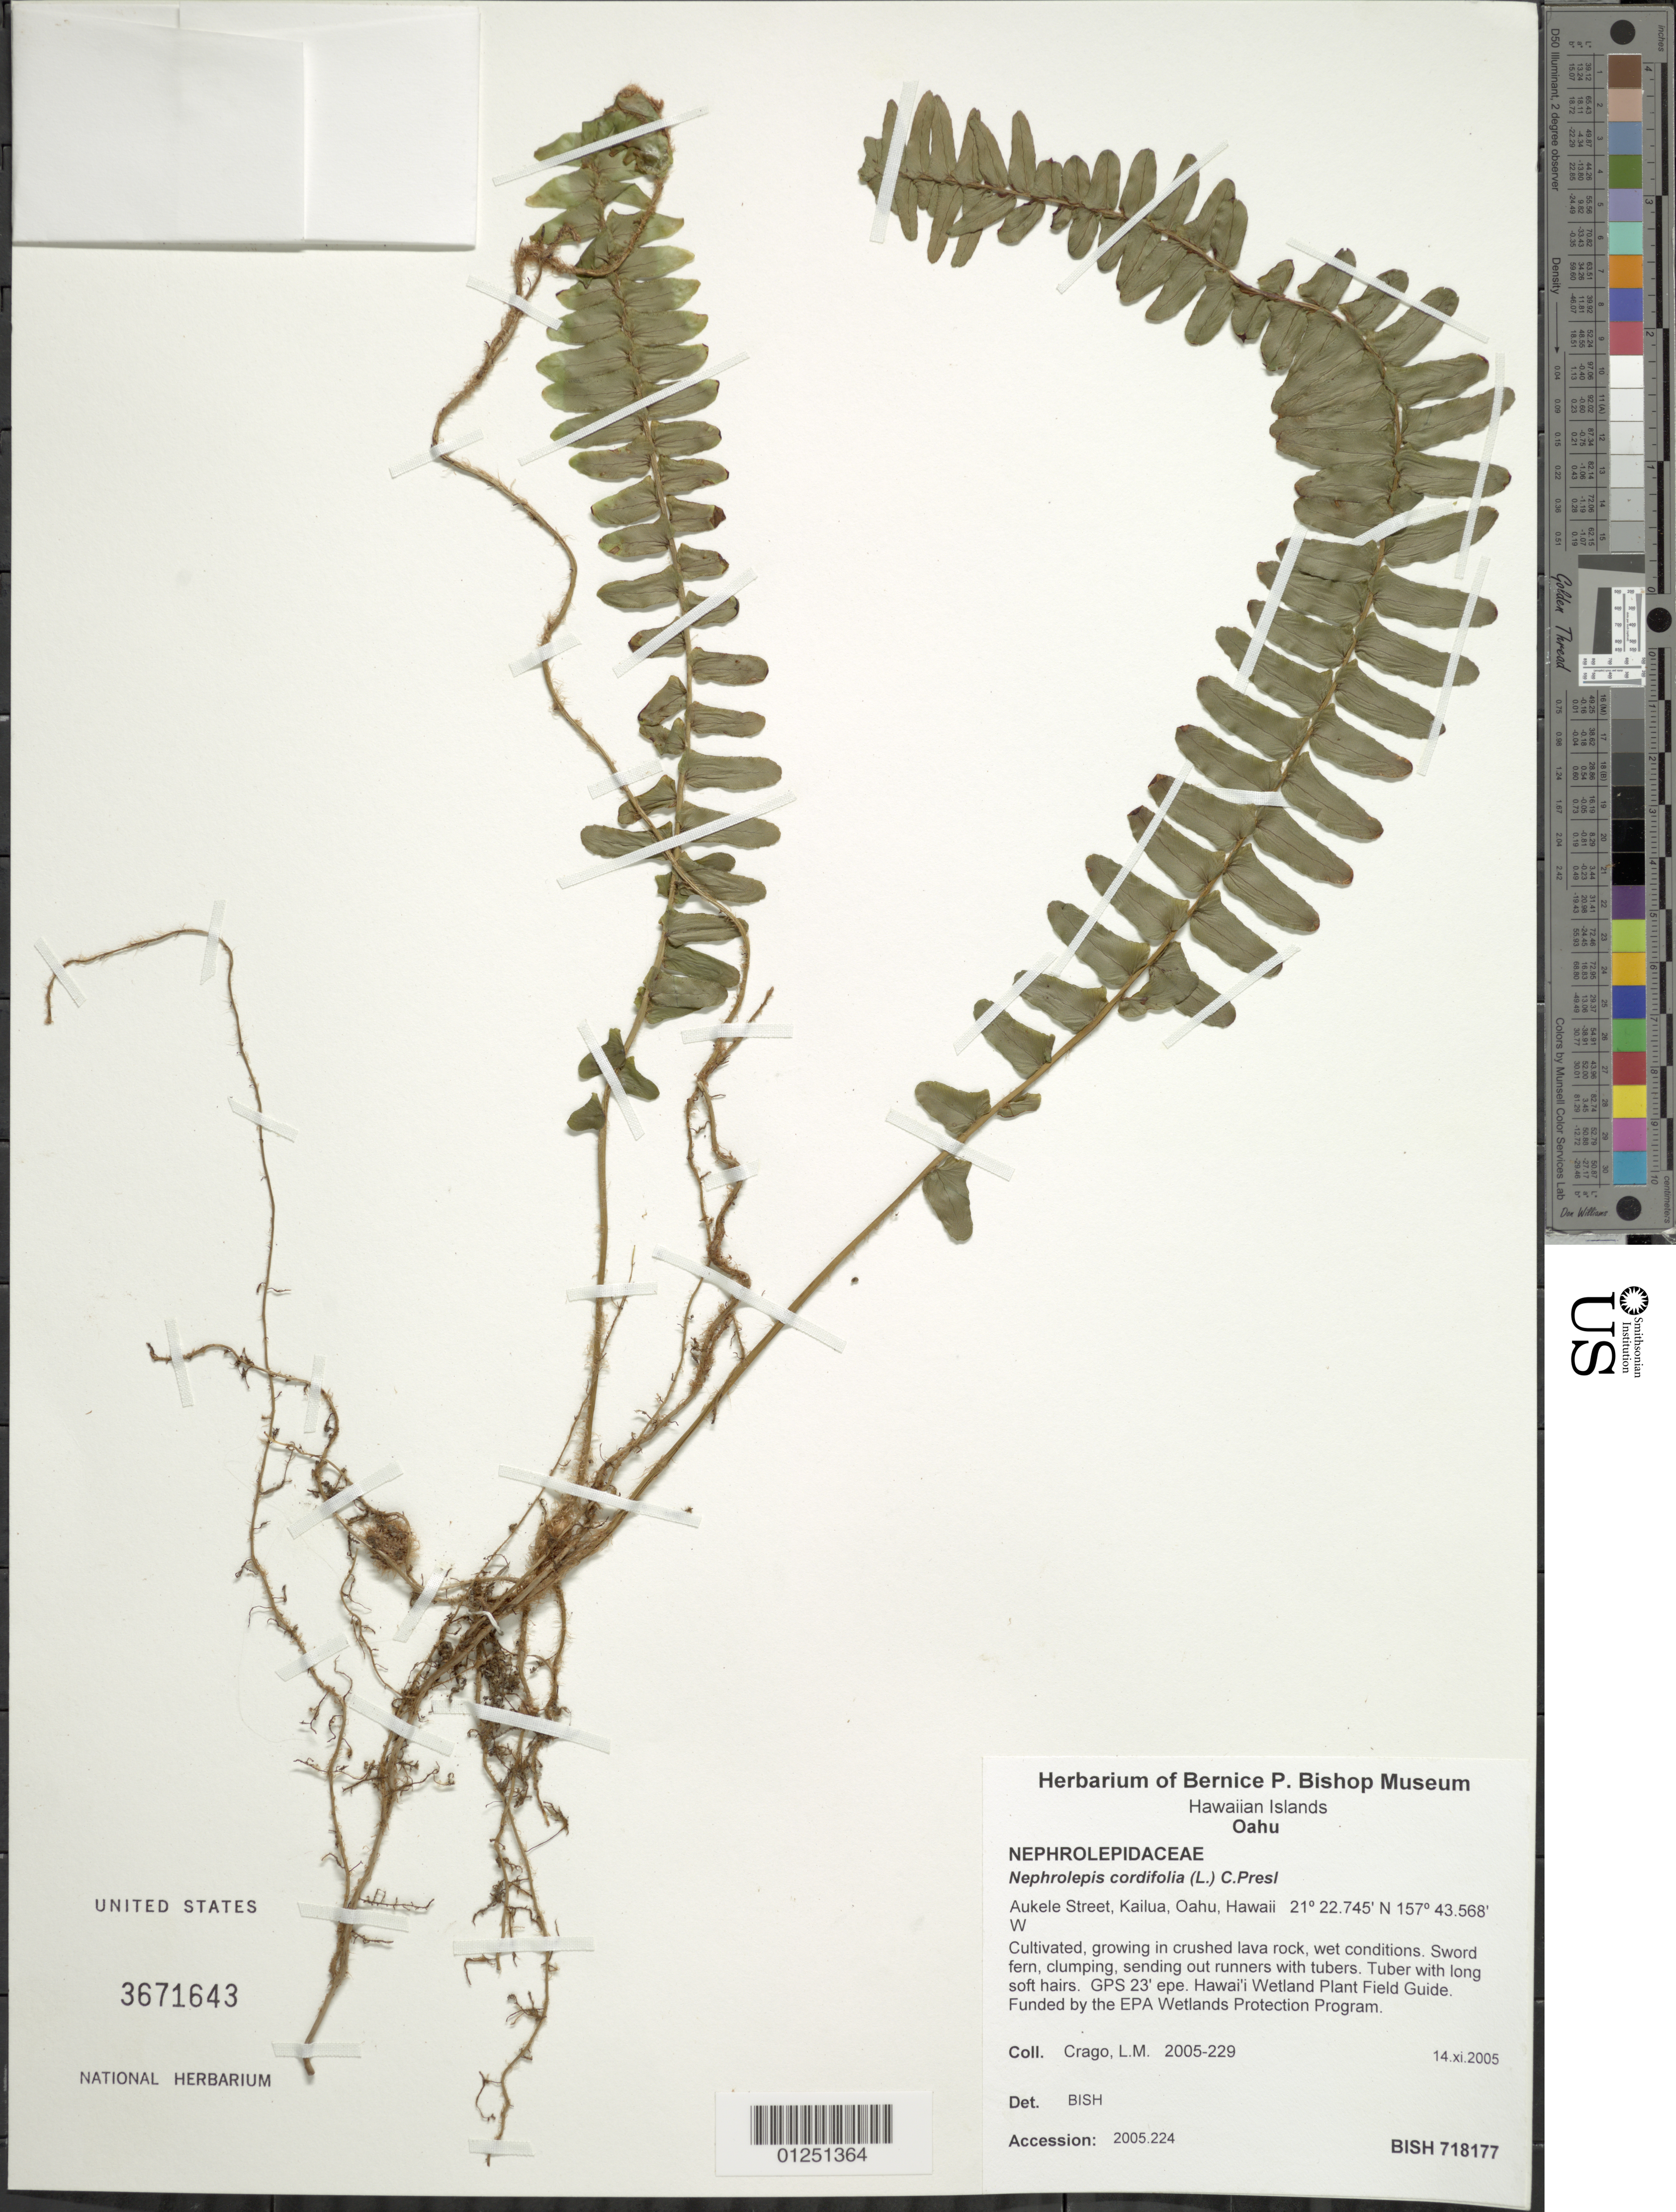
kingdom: Plantae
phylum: Tracheophyta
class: Polypodiopsida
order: Polypodiales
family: Nephrolepidaceae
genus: Nephrolepis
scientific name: Nephrolepis cordifolia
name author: (L.) C. Presl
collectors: L. Crago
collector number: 2005-229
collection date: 2005-11-14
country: United States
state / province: Hawaii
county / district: Honolulu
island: Oahu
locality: Aukele Street, Kailua.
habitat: Wet conditions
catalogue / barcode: US 3671643